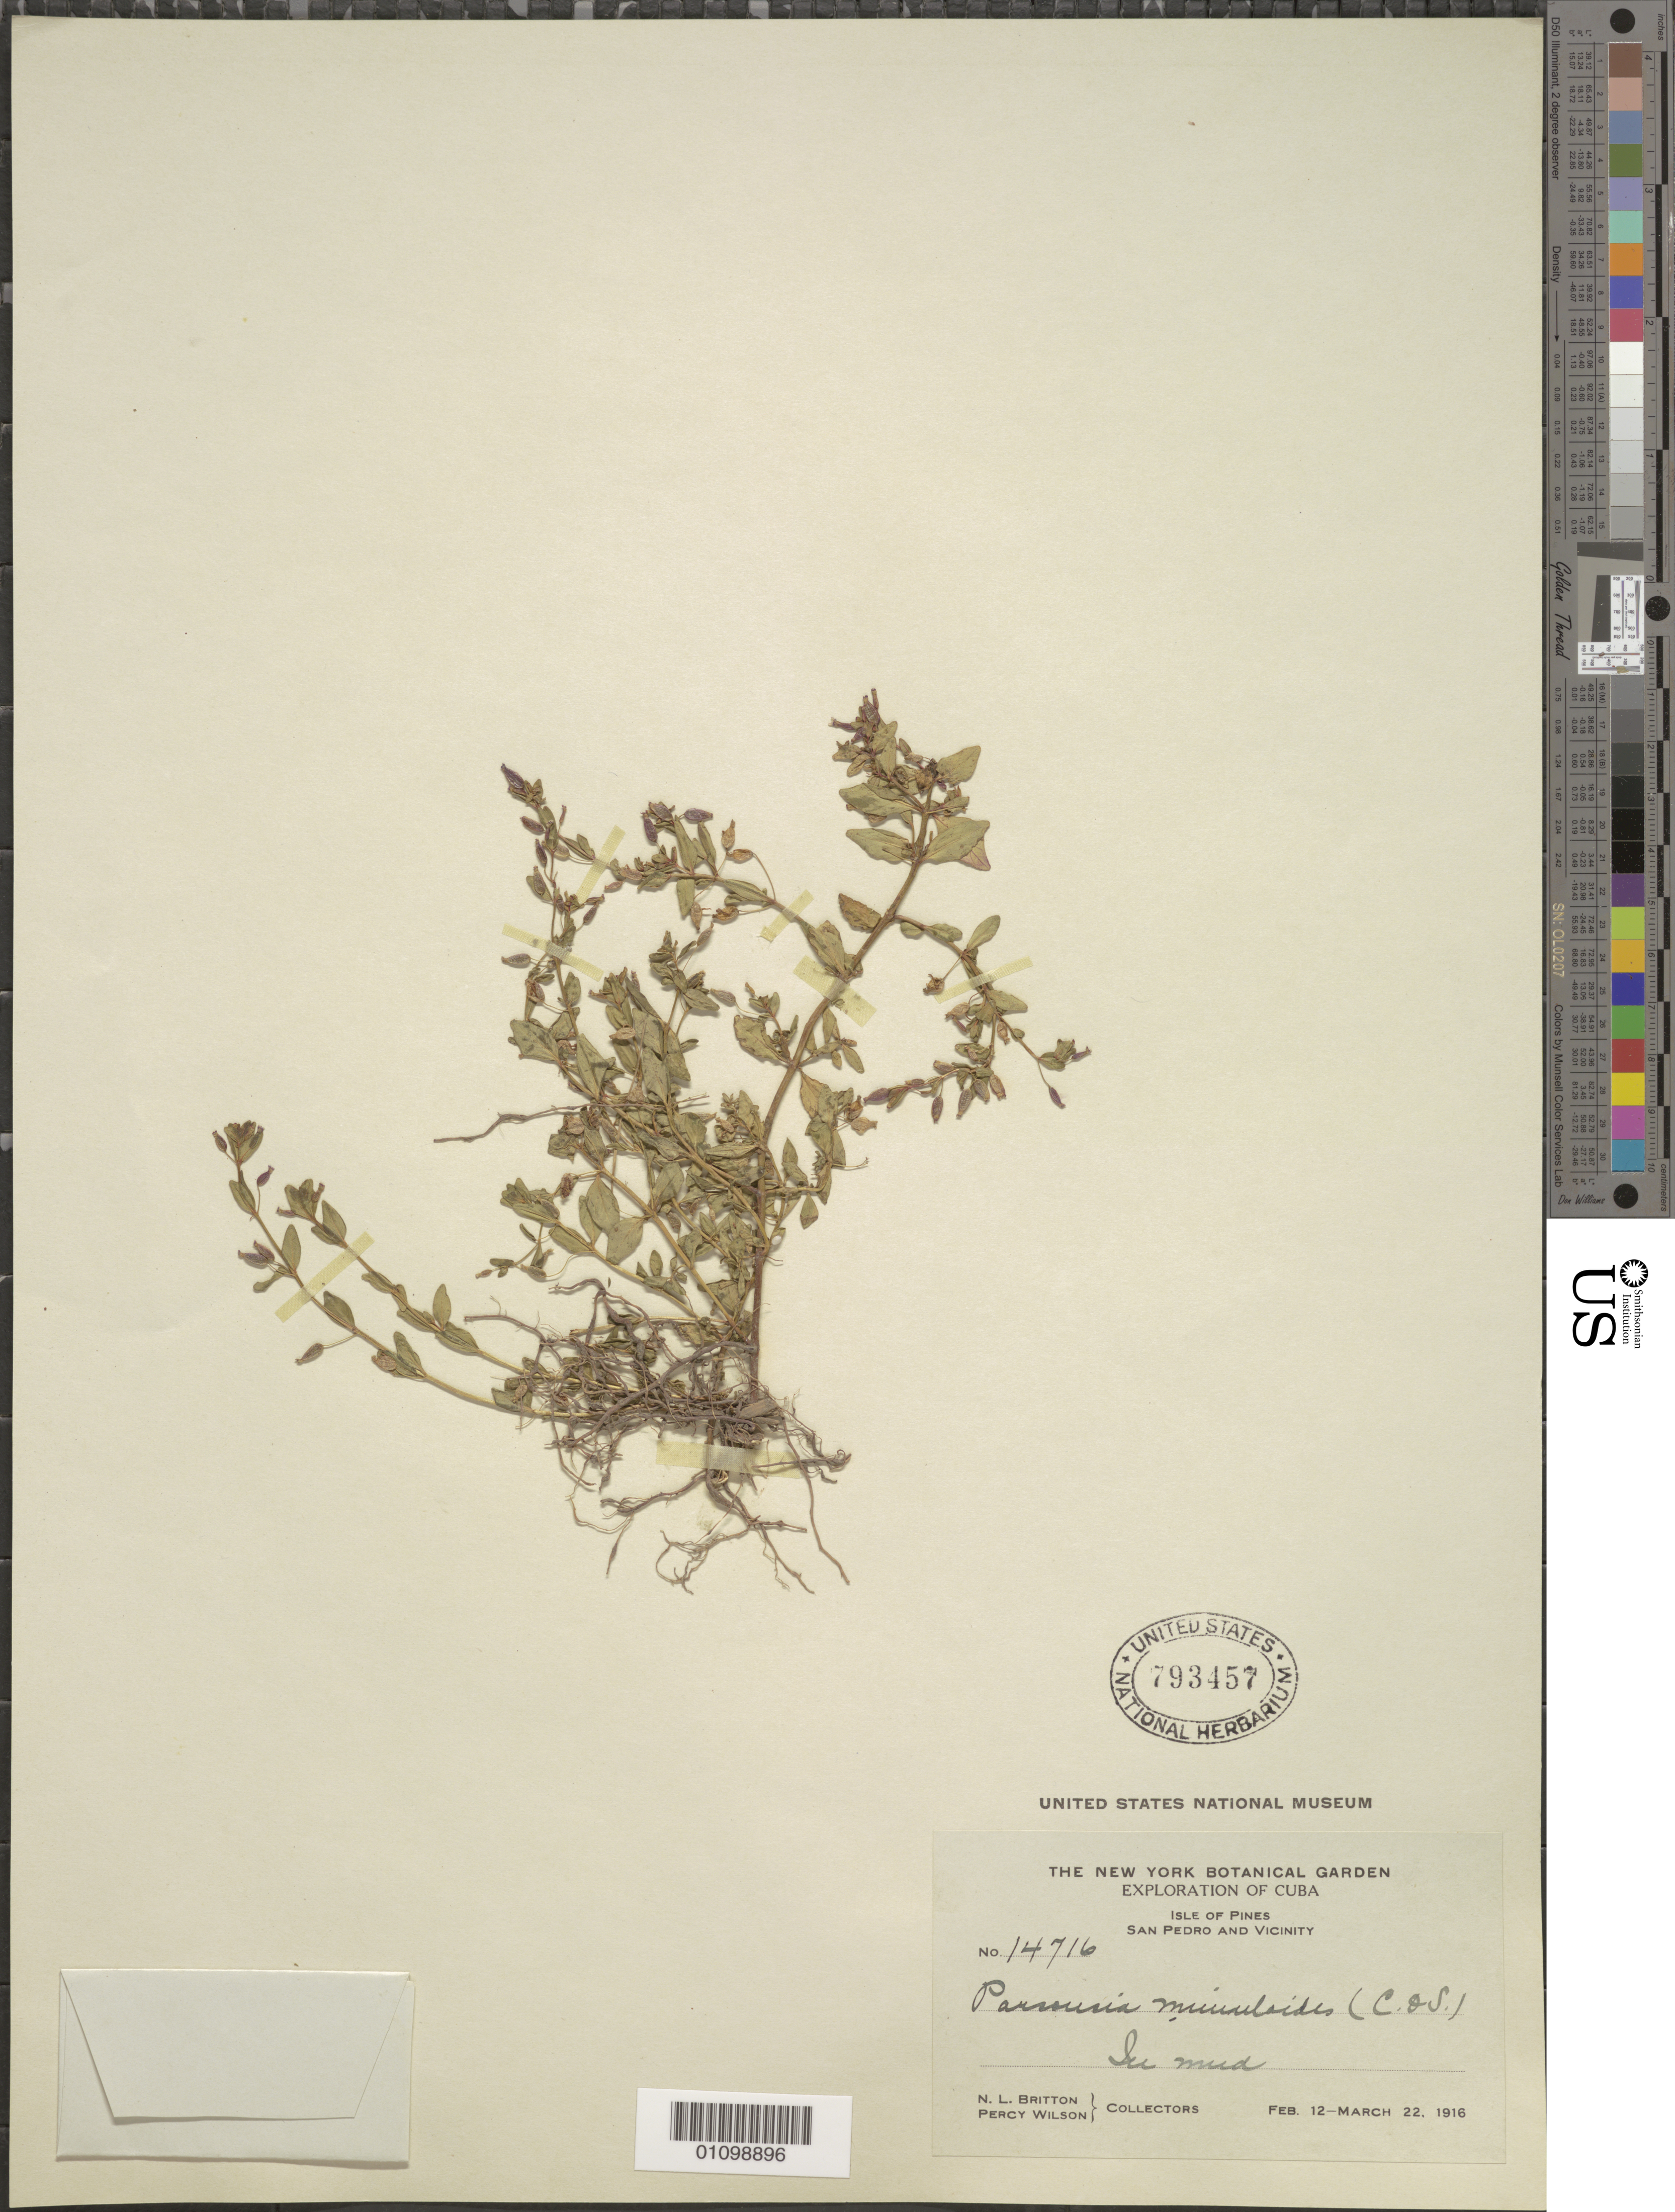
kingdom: Plantae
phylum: Tracheophyta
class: Magnoliopsida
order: Myrtales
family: Lythraceae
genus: Cuphea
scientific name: Cuphea mimuloides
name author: Cham. & Schltdl.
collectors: N. Britton & P. Wilson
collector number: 14716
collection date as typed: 12 Feb 1916 to 22 Mar 1916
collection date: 1916-02-12/1916-03-22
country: Cuba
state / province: Isla de La Juventud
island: Isla de la Juventud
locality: San Pedro and vicinity Su mua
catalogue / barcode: US 793457